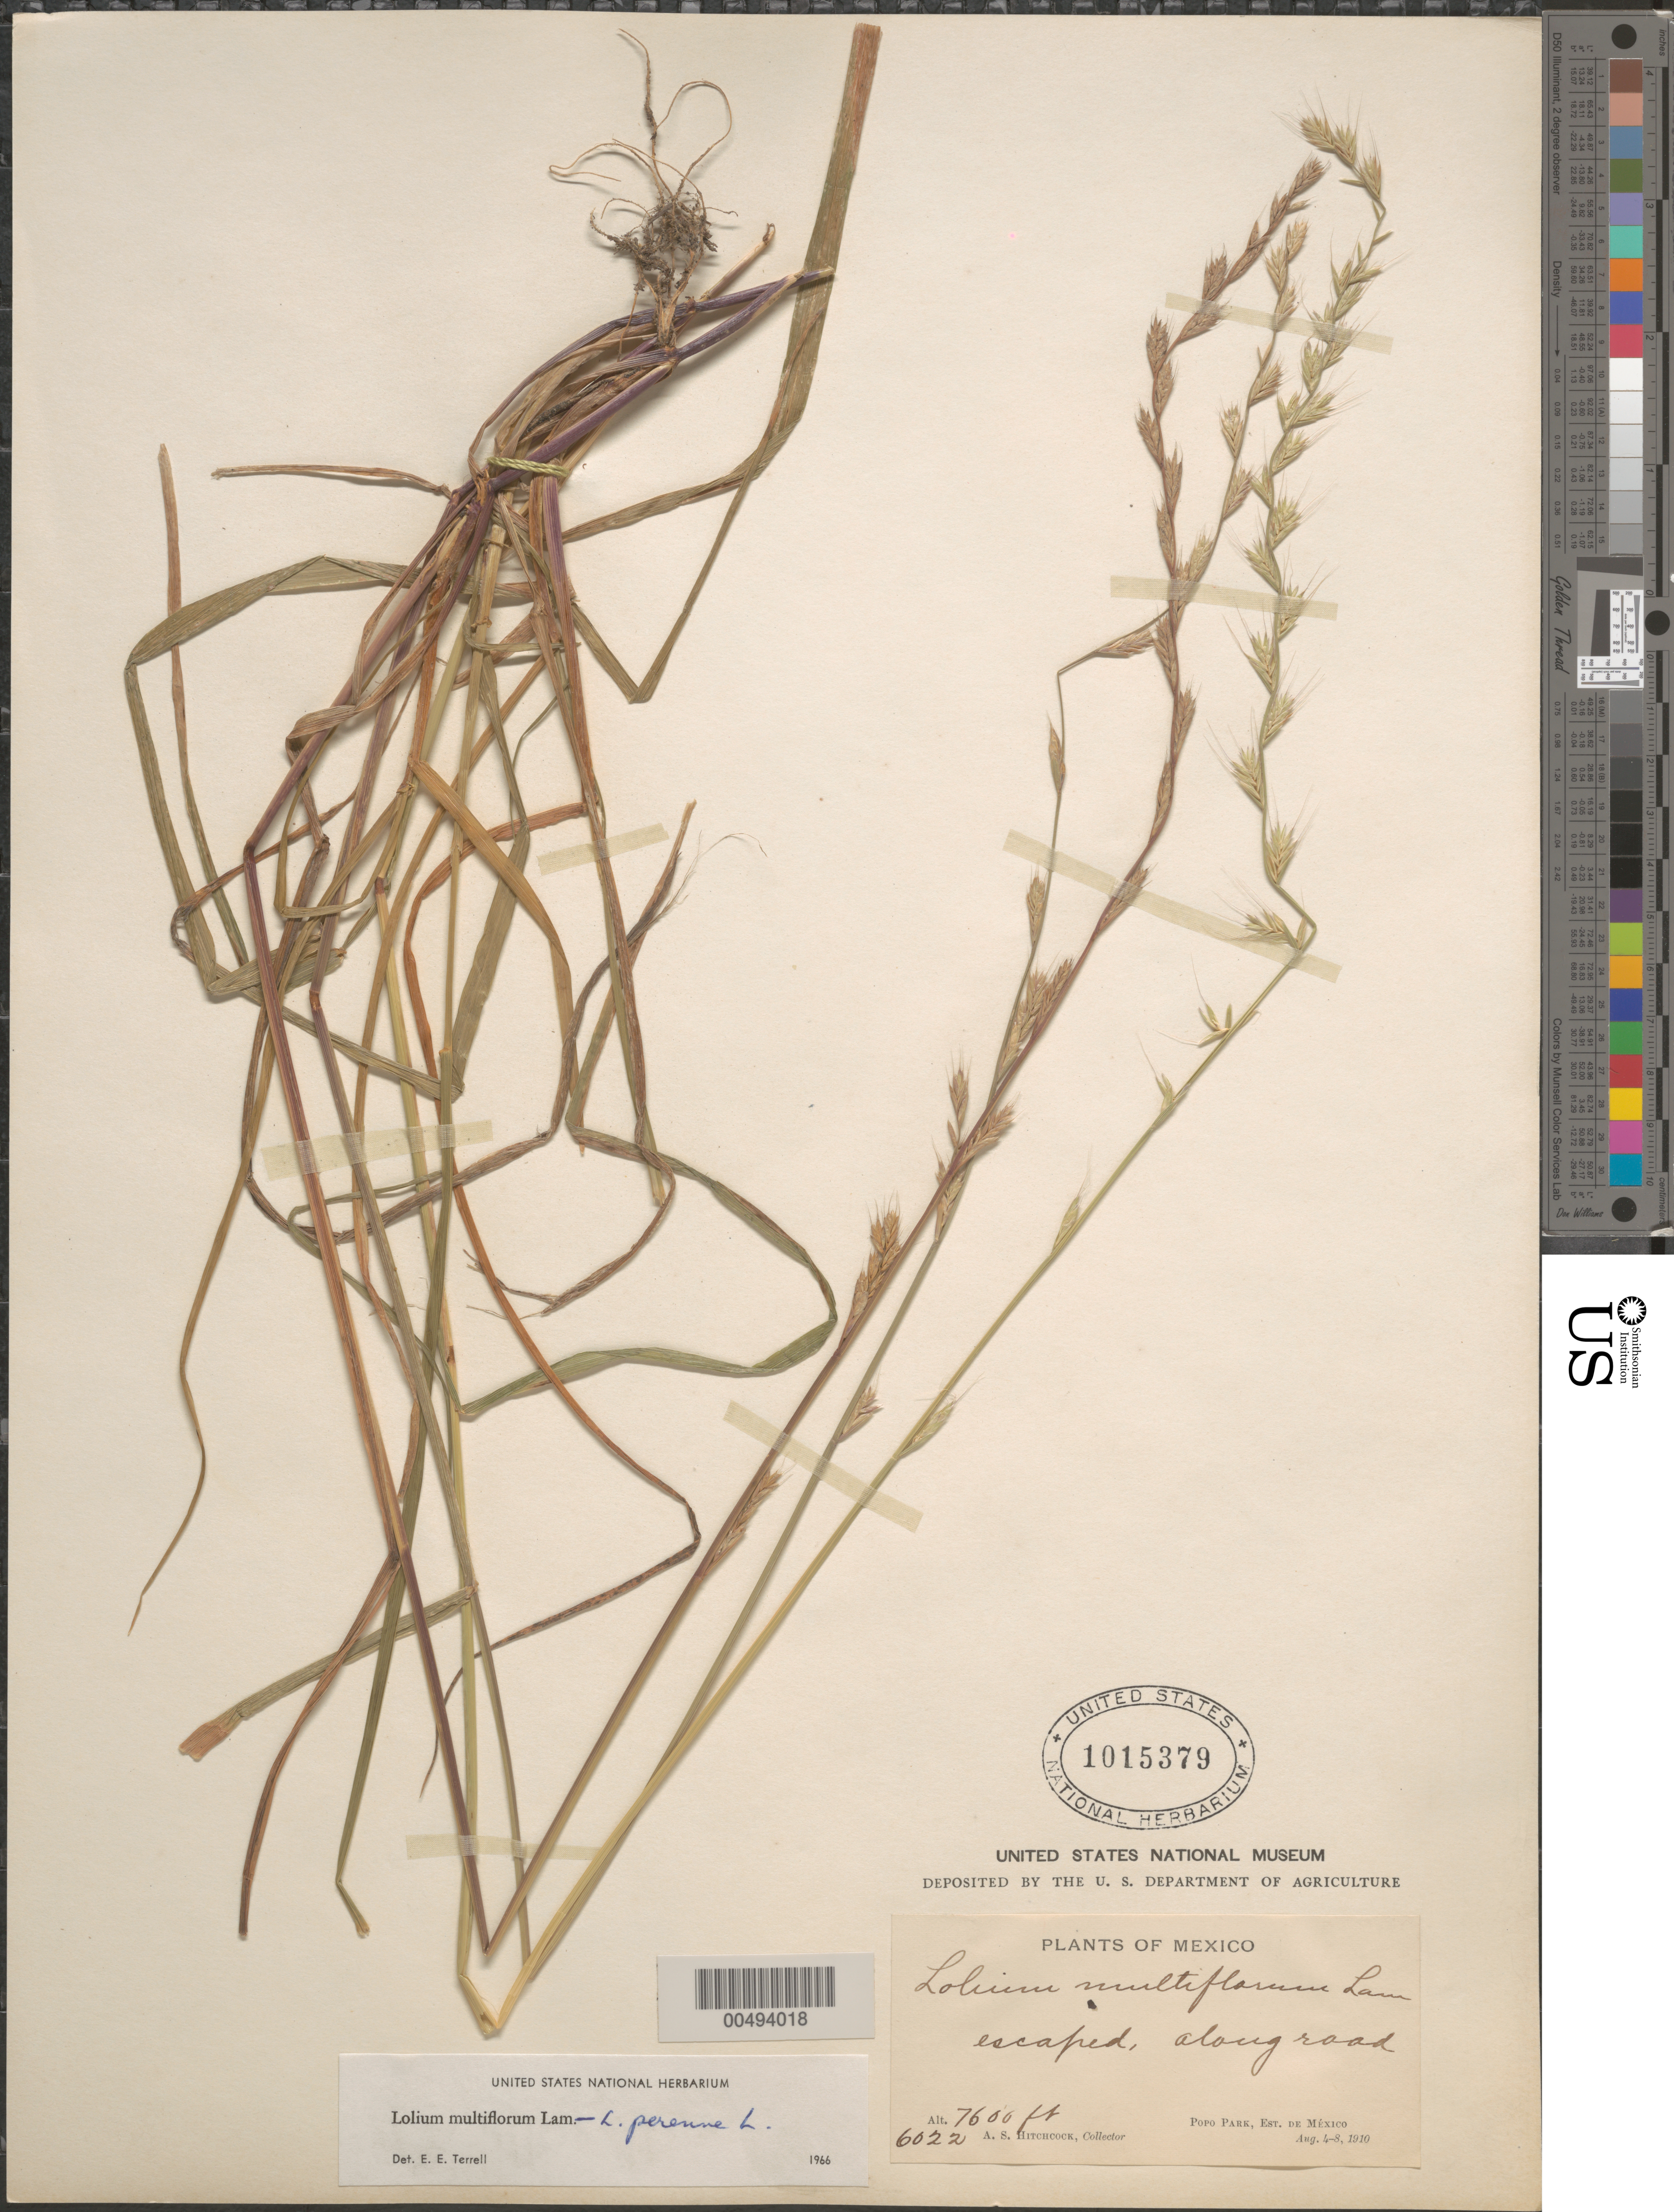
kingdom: Plantae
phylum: Tracheophyta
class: Liliopsida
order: Poales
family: Poaceae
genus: Lolium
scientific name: Lolium multiflorum x L. perenne L.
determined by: Terrell, E. E.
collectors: A. S. Hitchcock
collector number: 6022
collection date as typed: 4 Aug 1910 to 8 Aug 1910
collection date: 1910-08-04/1910-08-08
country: Mexico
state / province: México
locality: Popo Park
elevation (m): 2316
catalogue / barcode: US 1015379